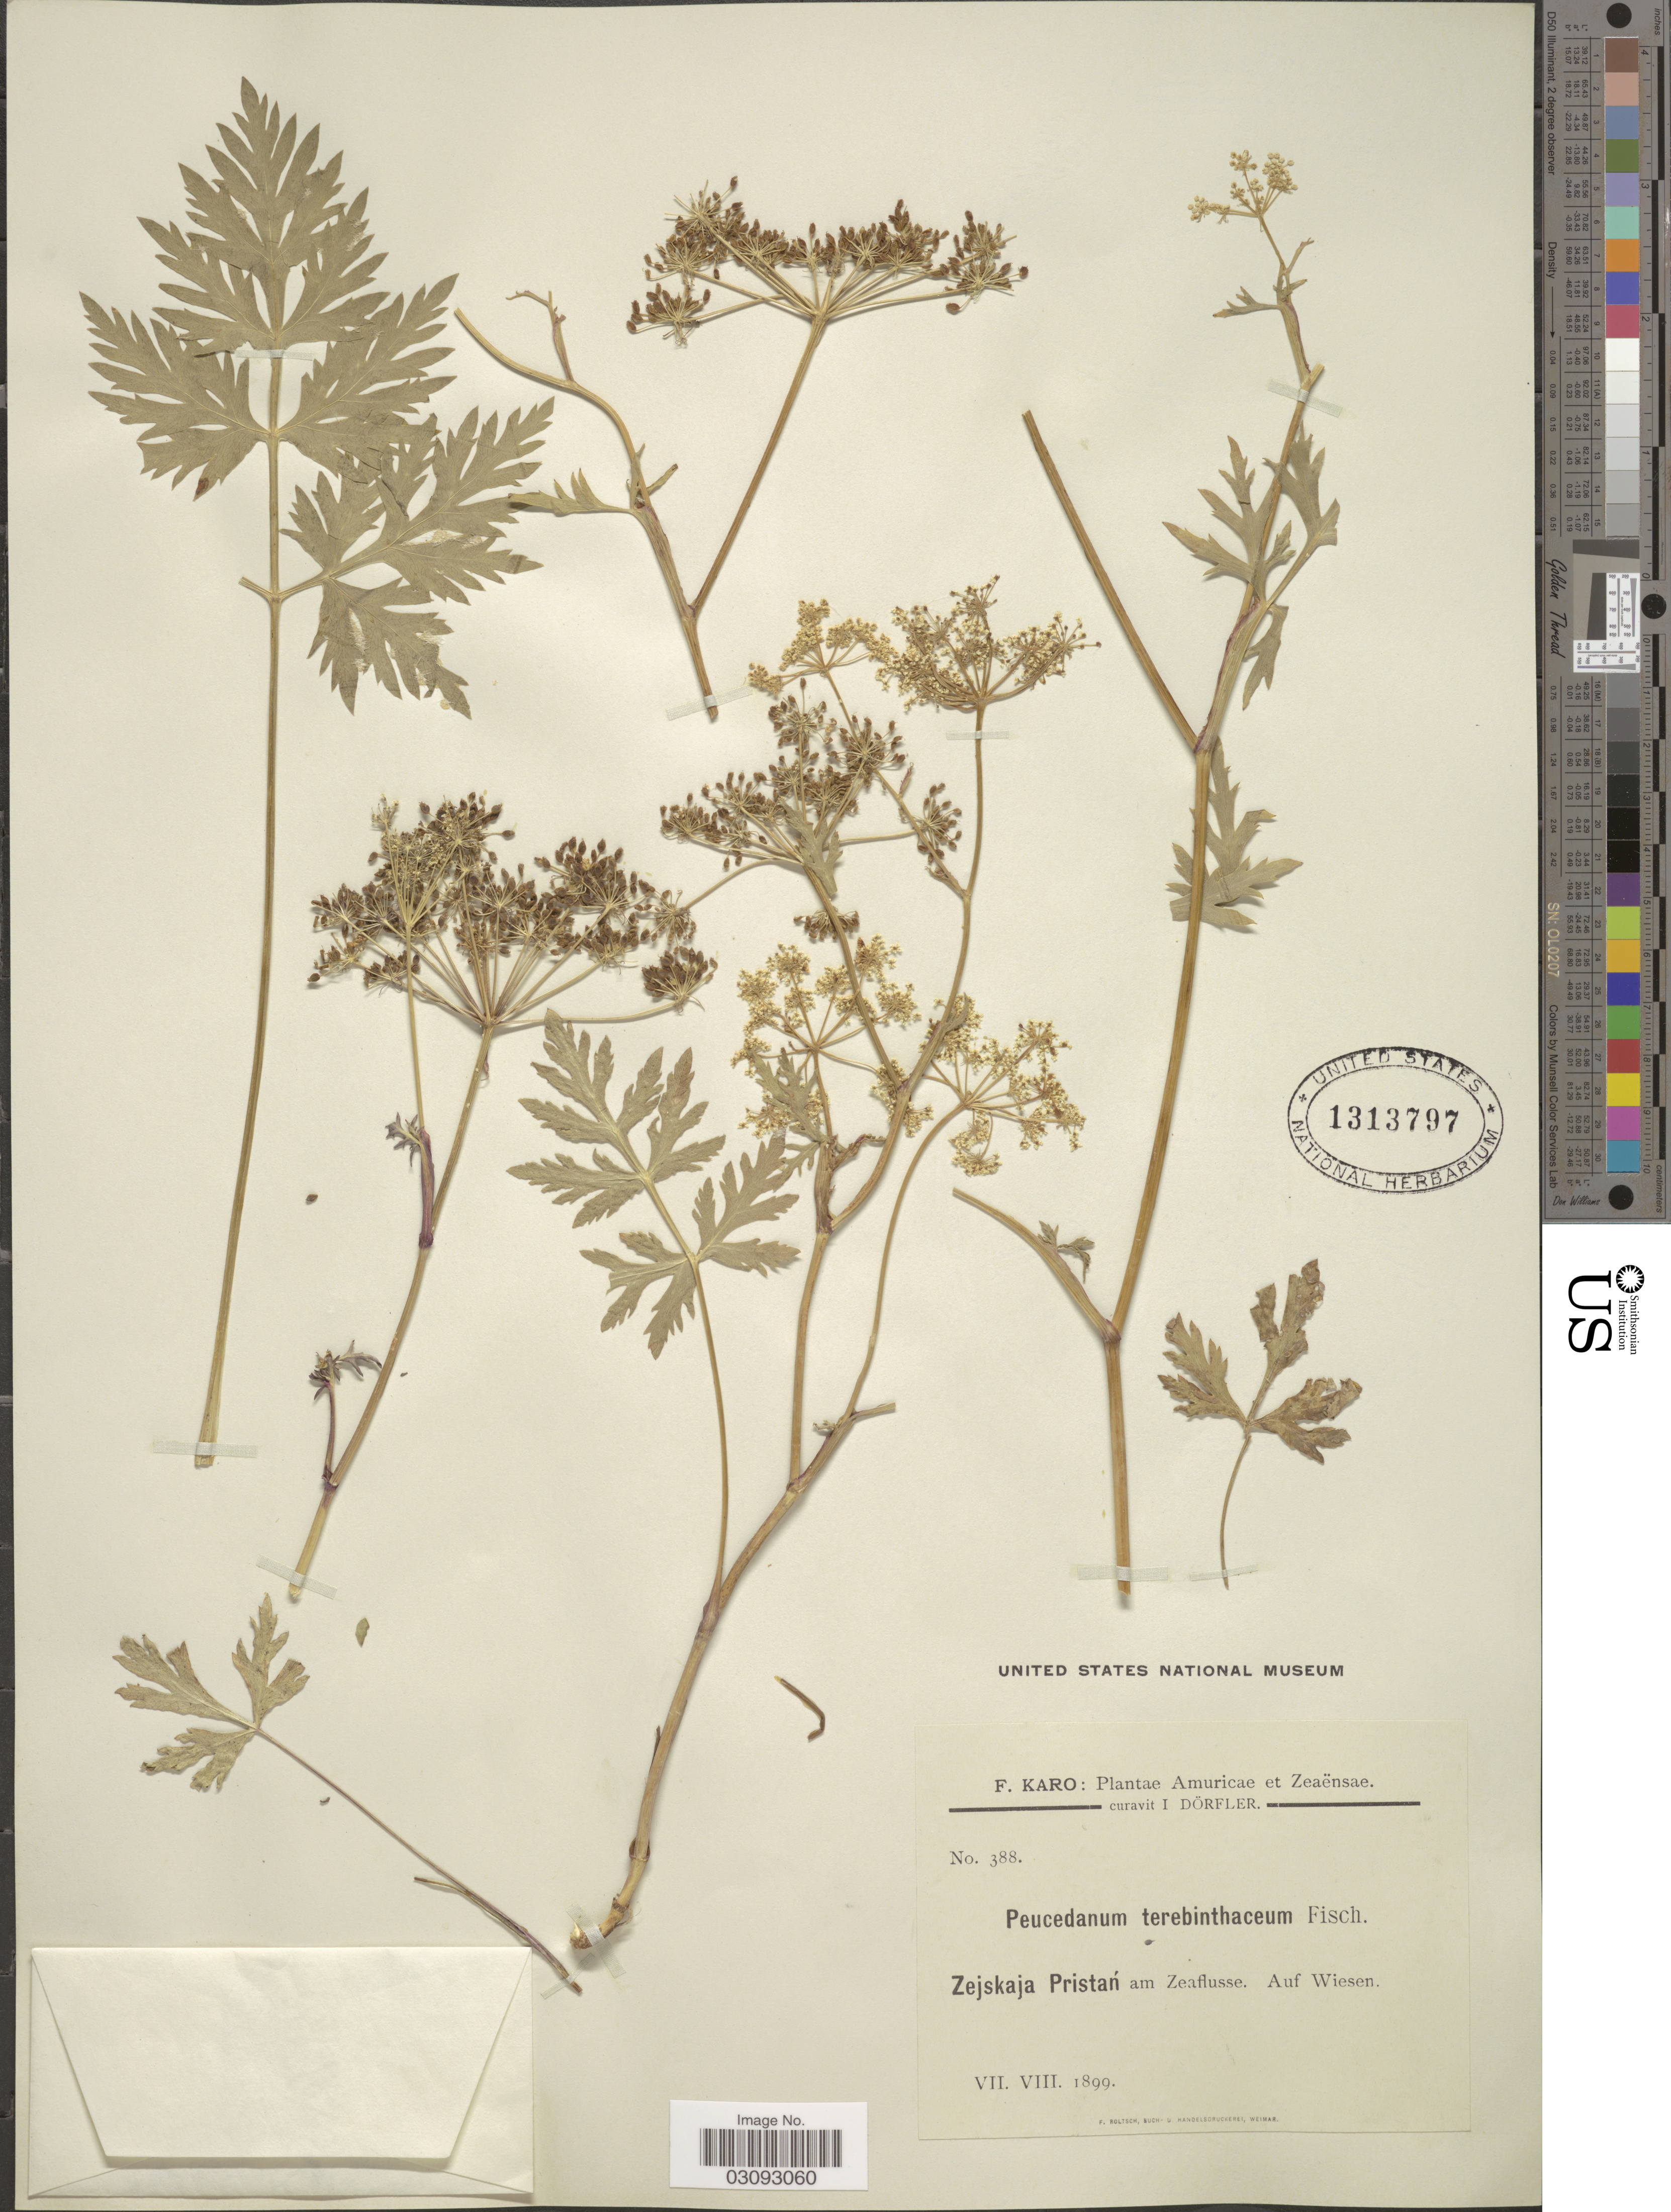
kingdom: Plantae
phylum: Tracheophyta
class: Magnoliopsida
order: Apiales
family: Apiaceae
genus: Peucedanum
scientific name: Peucedanum terebinthaceum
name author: (Fisch. ex Trevir.) Ledeb.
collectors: F. Karo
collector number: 388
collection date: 1899-07/1899-08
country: Russian Federation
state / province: Amur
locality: Zejskaja Pristan am Zeaflusse, Auf Wiesen.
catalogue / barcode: US 1313797